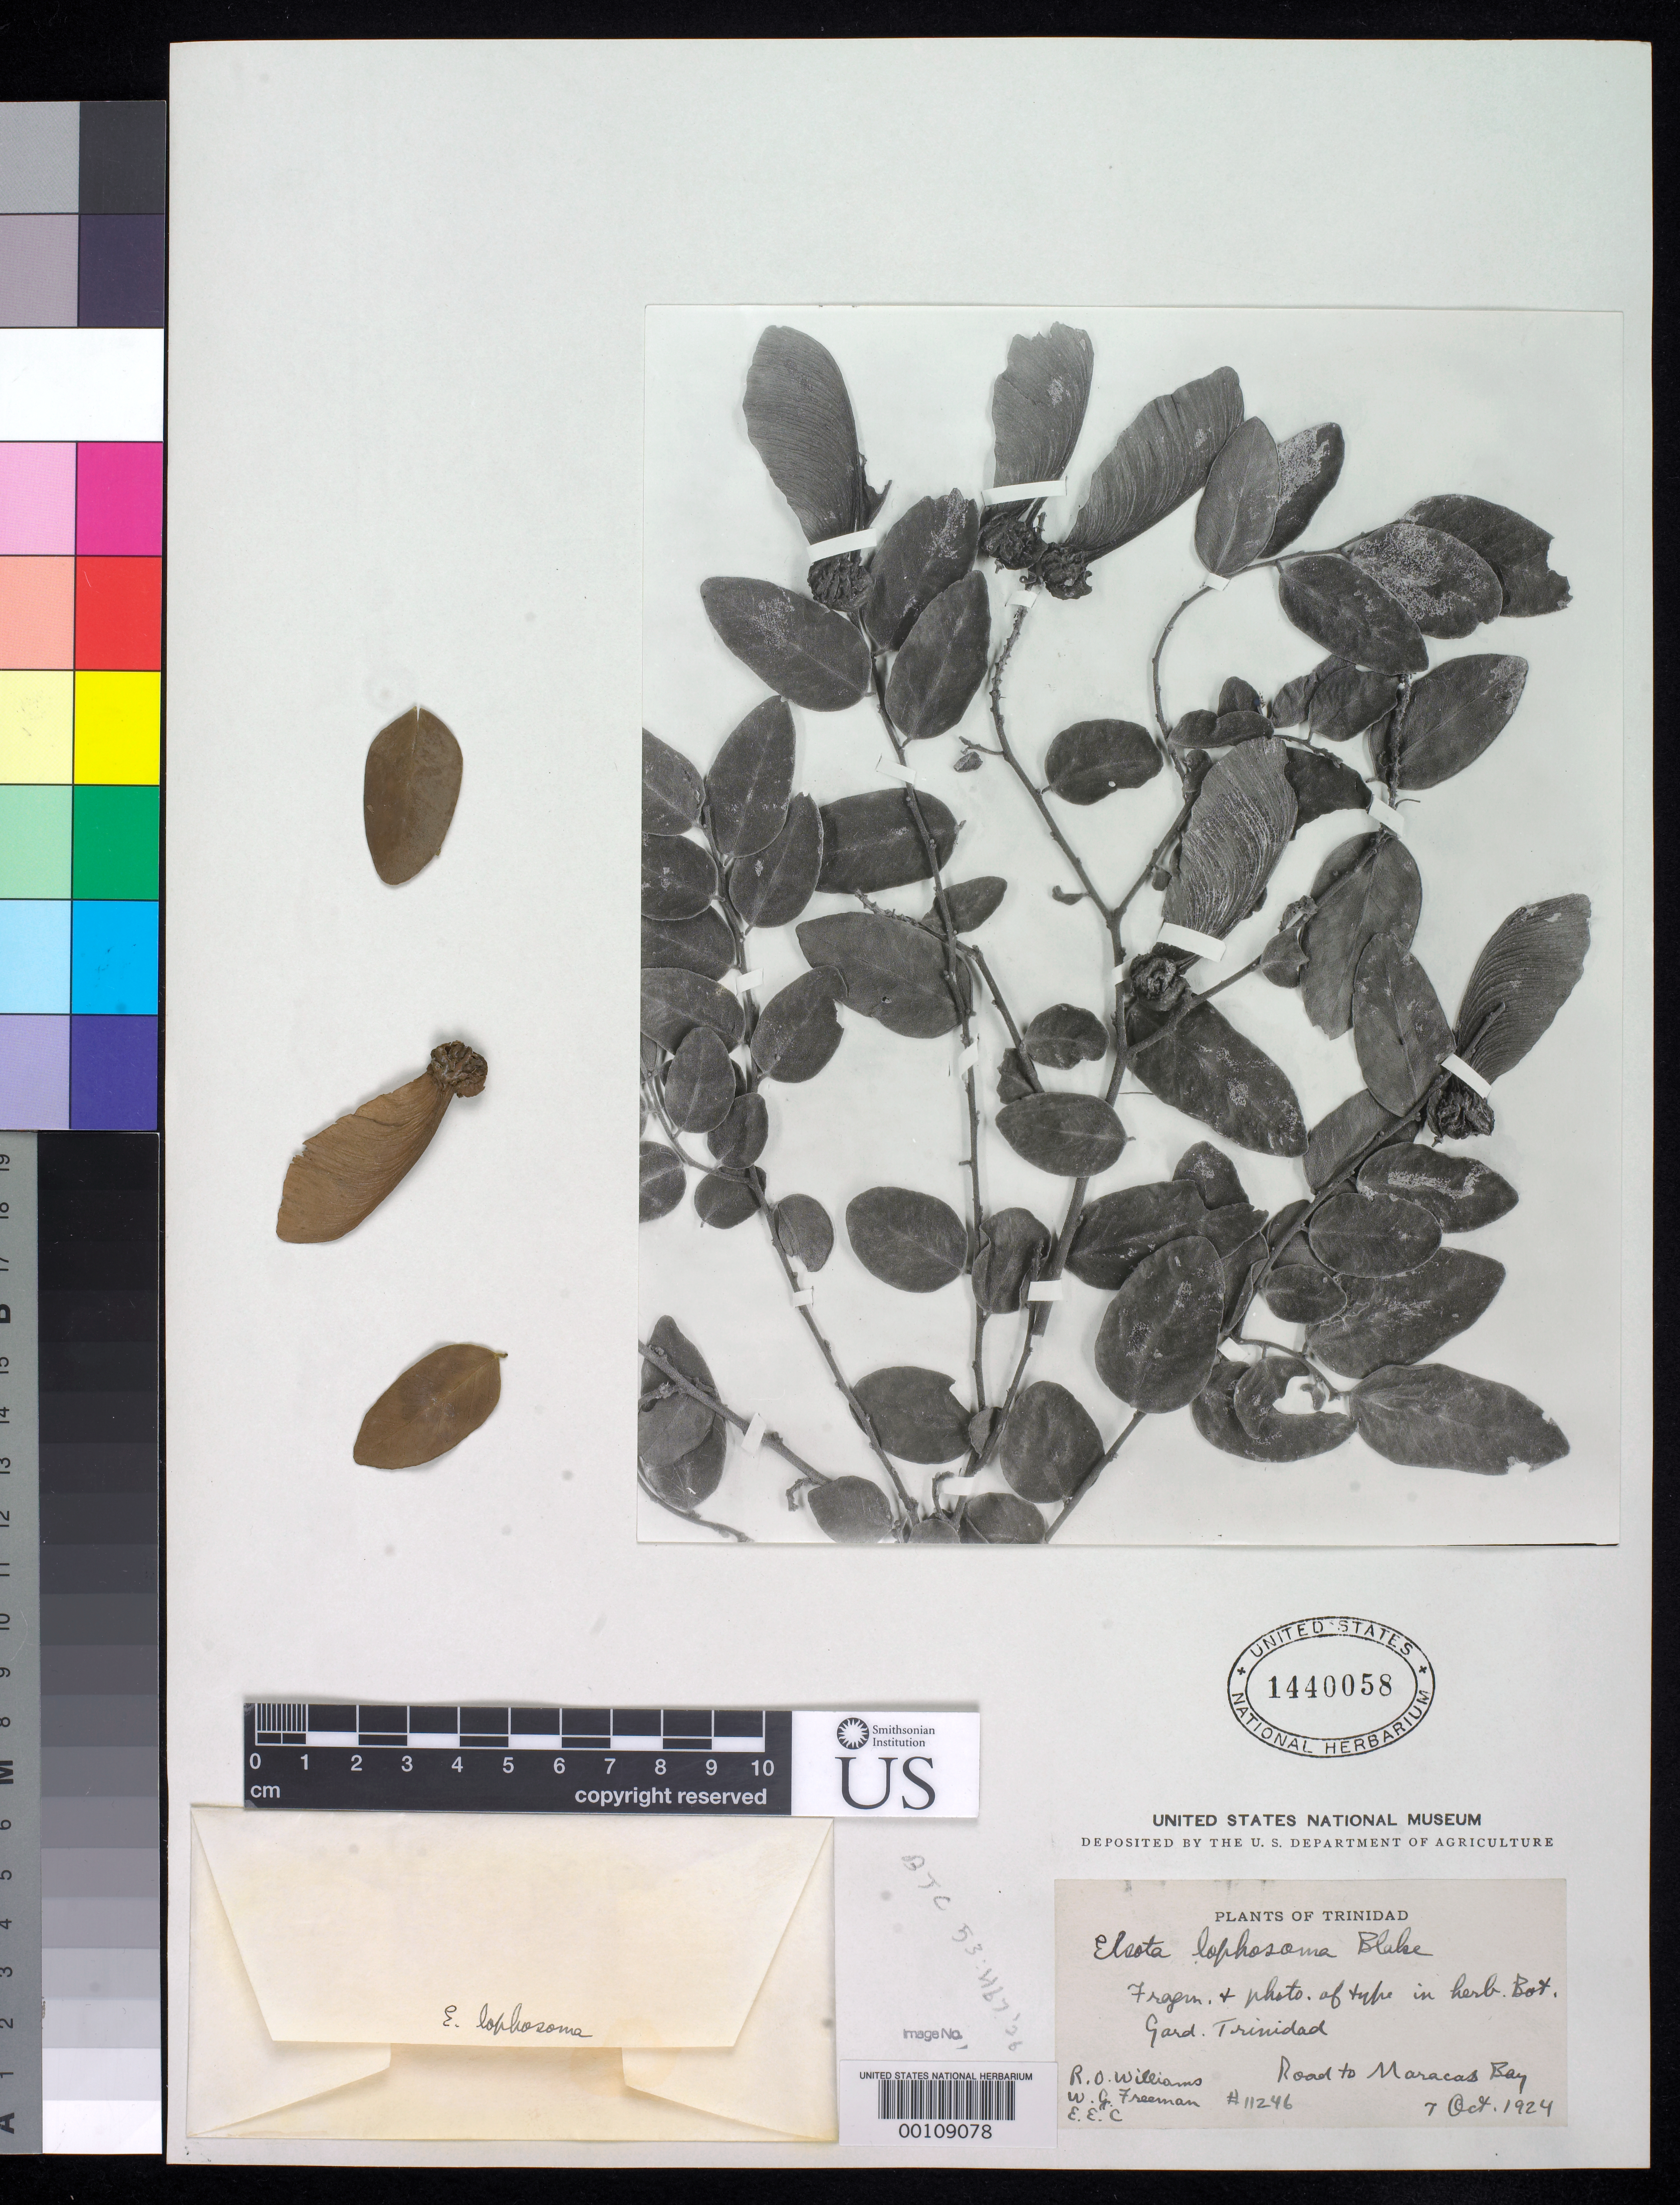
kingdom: Plantae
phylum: Tracheophyta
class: Magnoliopsida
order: Fabales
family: Polygalaceae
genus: Elsota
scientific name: Elsota lophosoma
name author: S.F. Blake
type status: Type Fragment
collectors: R. O. Williams, W. Freeman & E. E. Cheesman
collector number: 11246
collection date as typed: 10 Jul 1924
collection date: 1924-07-10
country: Trinidad and Tobago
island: Trinidad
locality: Road to Maraccas Bay.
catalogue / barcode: US 1440058